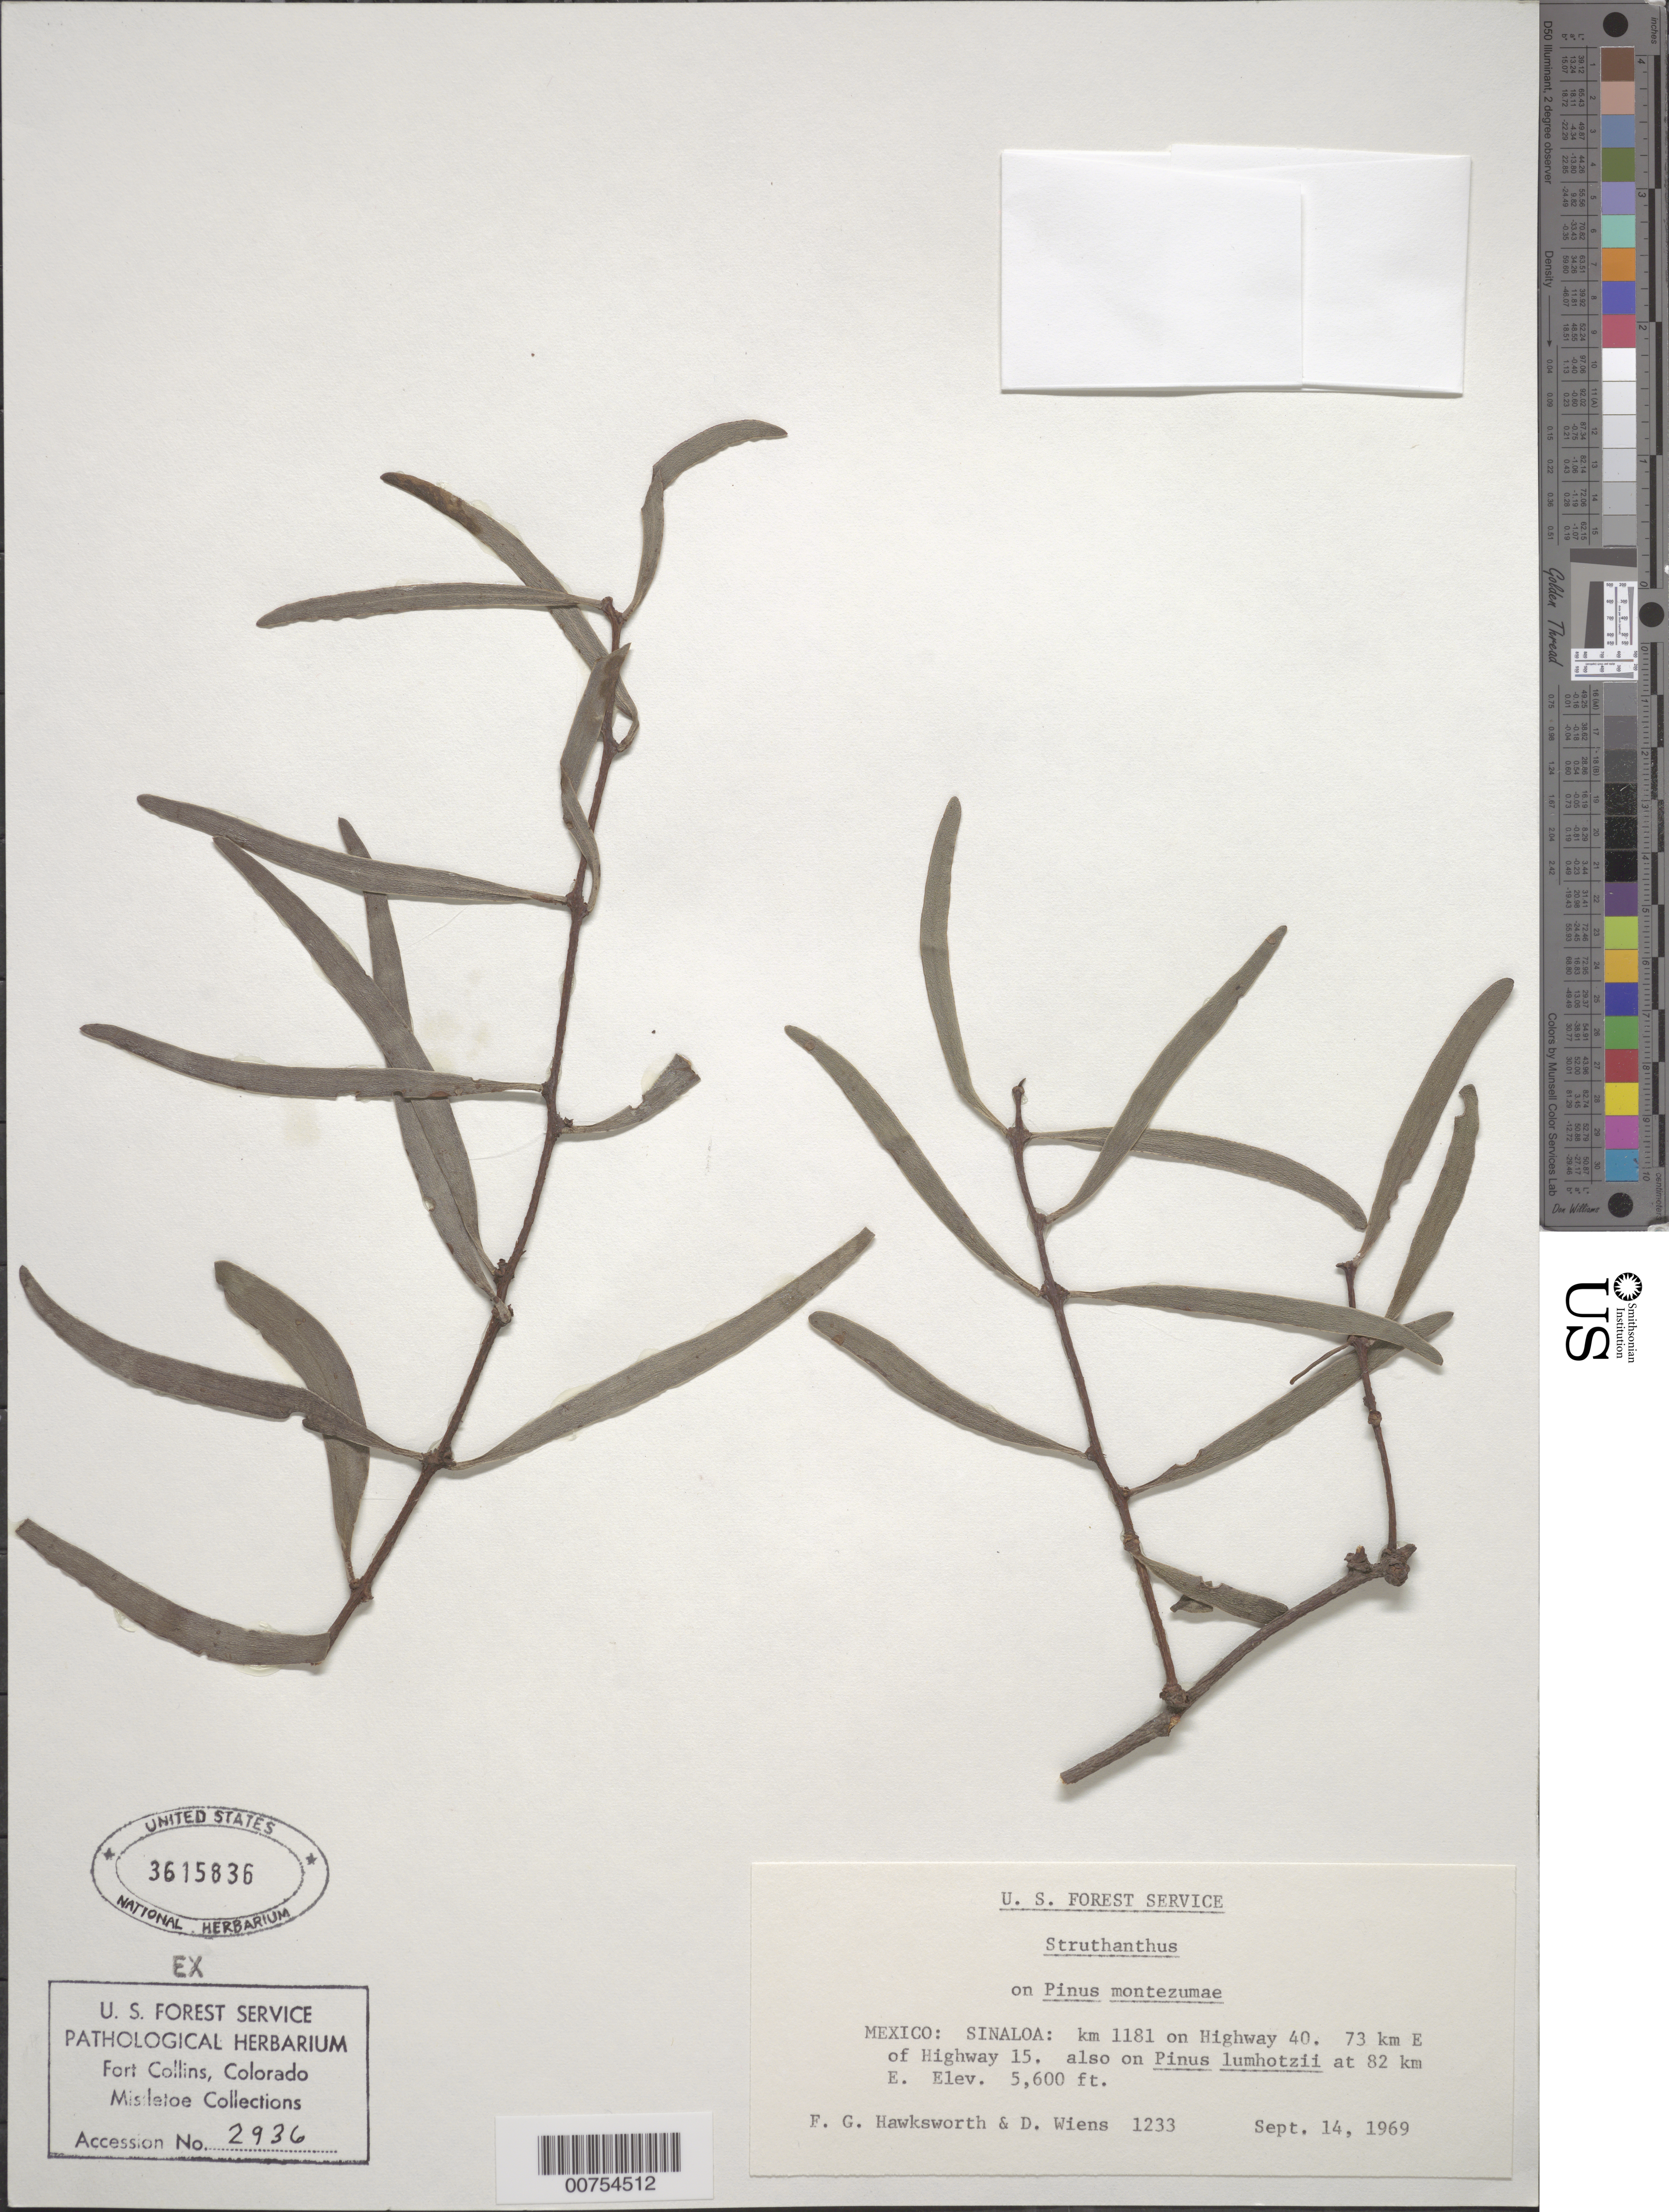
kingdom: Plantae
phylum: Tracheophyta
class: Pinopsida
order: Pinales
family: Pinaceae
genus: Pinus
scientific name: Pinus montezumae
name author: Lamb.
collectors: F. G. Hawksworth & D. Wiens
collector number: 1233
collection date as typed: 14 Sep 1969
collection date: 1969-09-14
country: Mexico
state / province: Sinaloa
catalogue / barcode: US 3615836